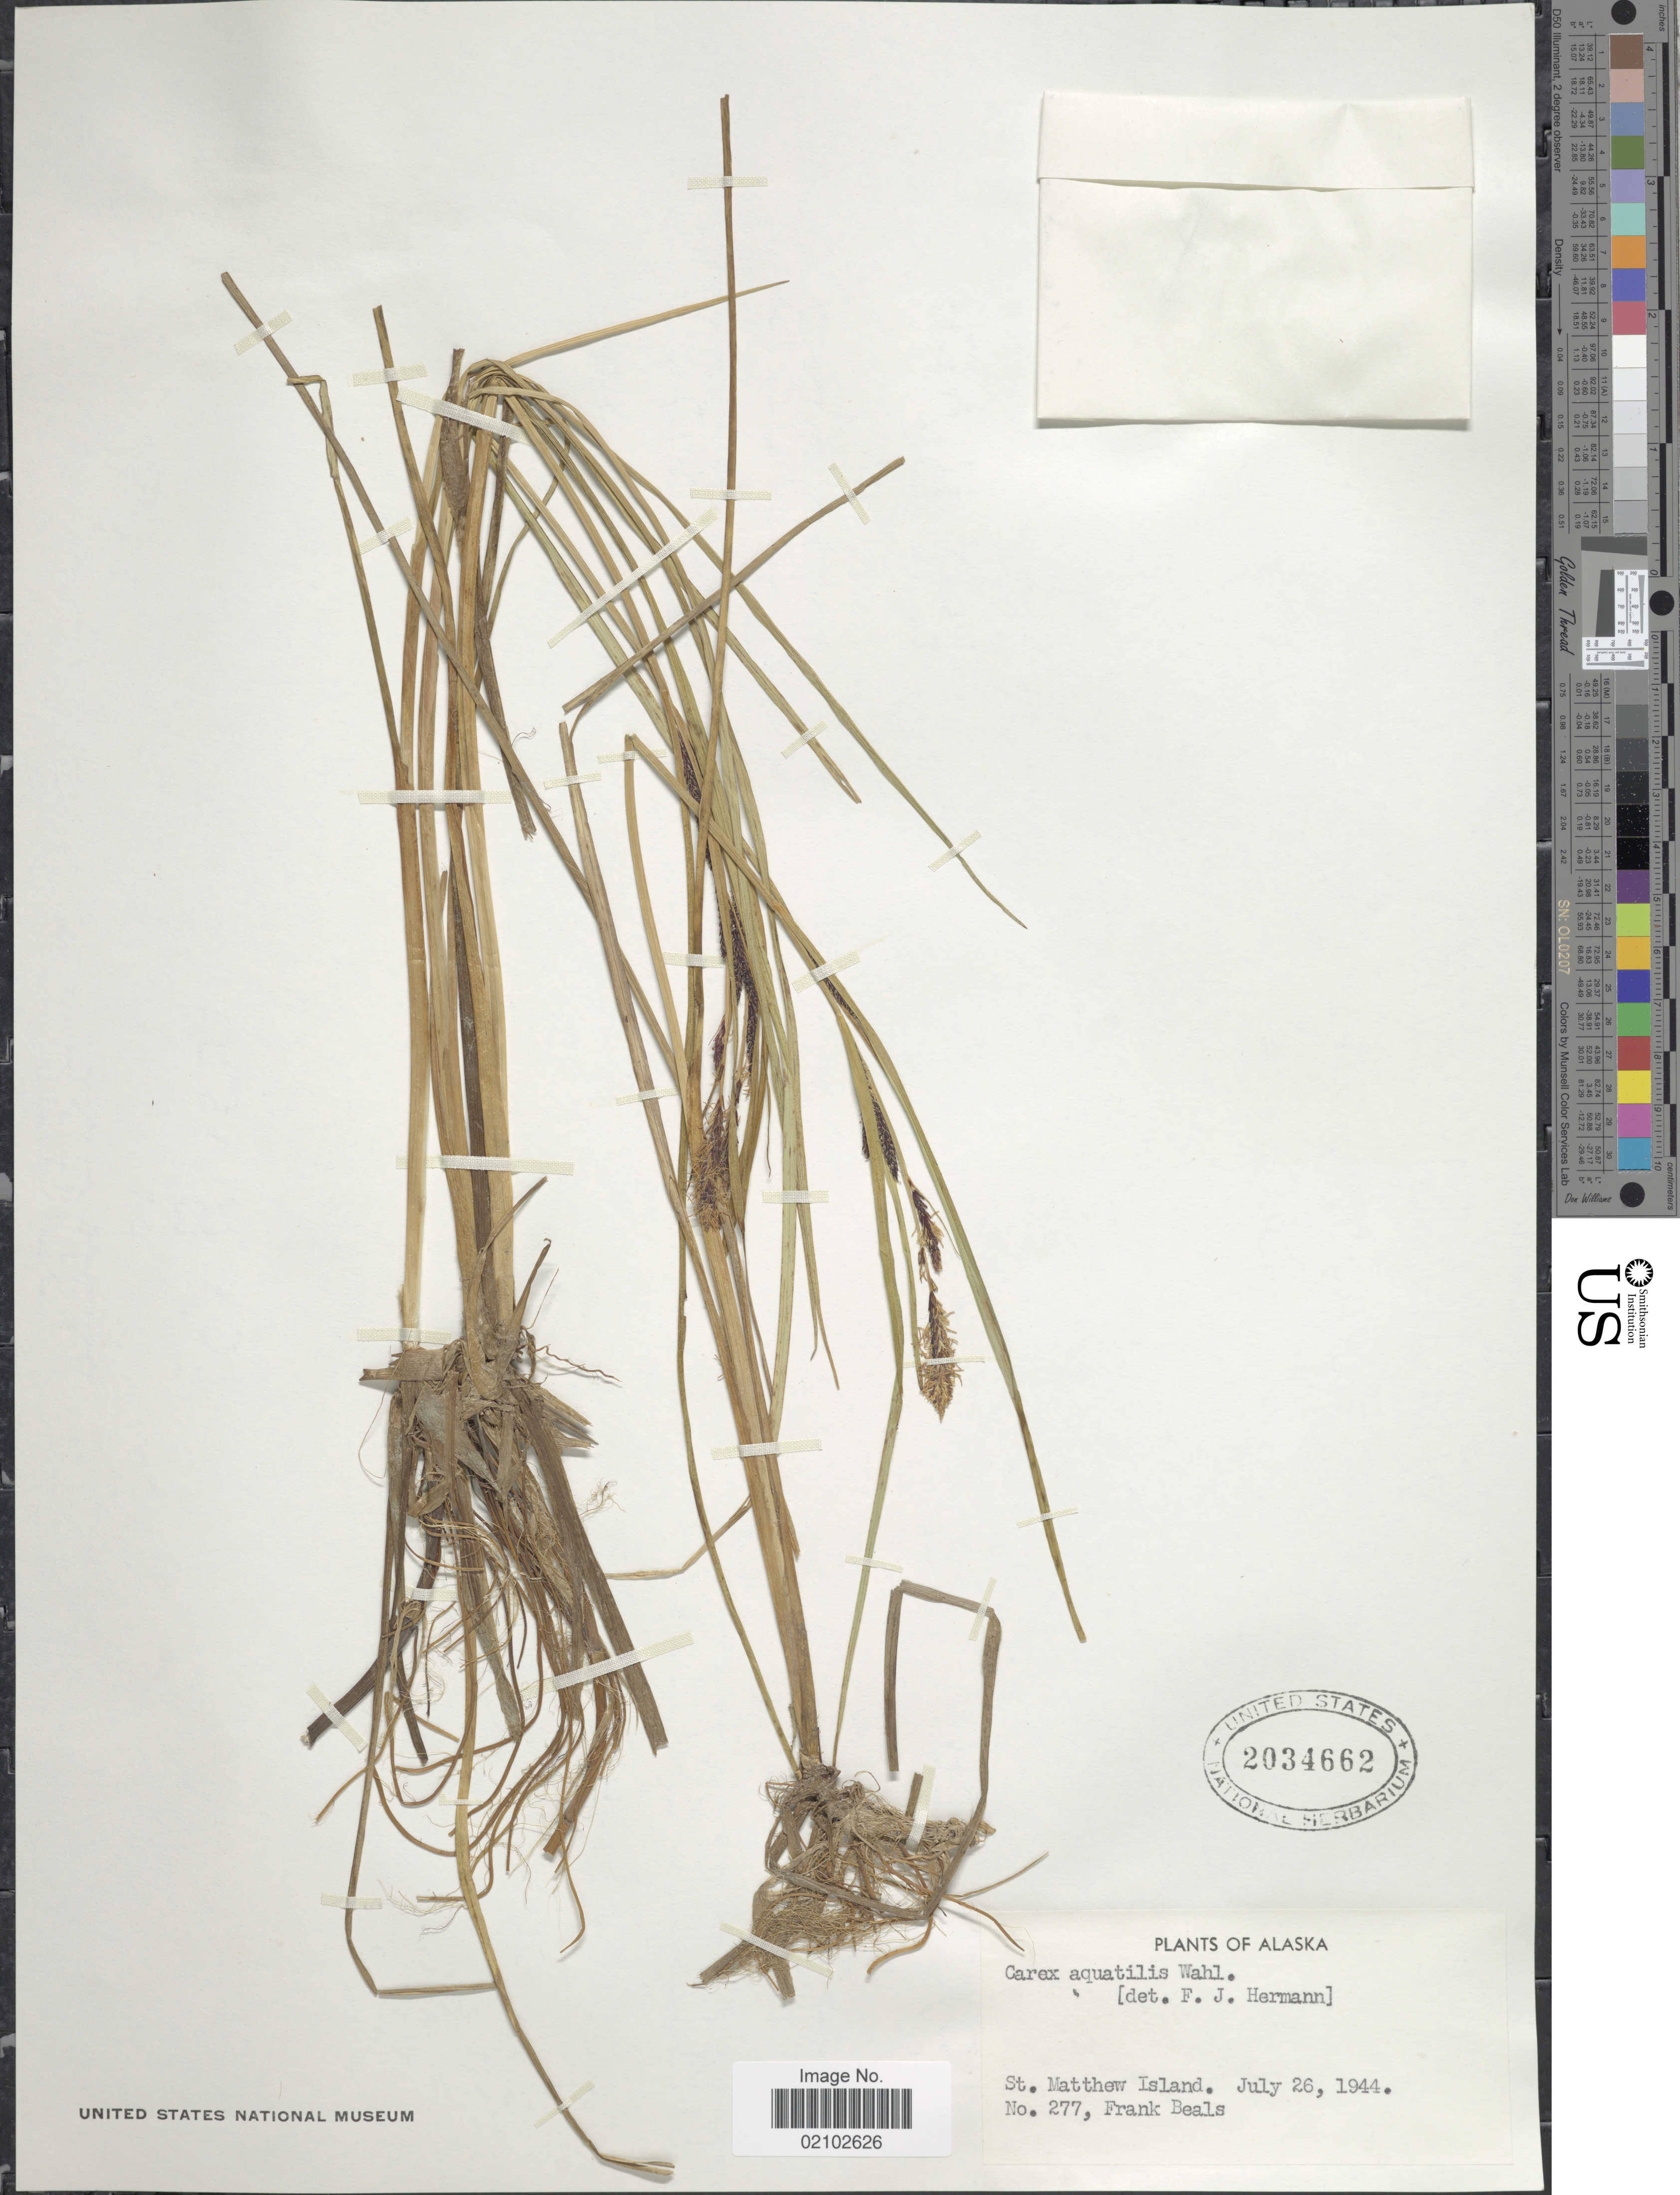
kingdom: Plantae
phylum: Tracheophyta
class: Liliopsida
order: Poales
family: Cyperaceae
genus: Carex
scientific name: Carex aquatilis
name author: Wahlenb.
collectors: F. Beals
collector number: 277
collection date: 1944-07-26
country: United States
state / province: Alaska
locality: St. Matthew Island.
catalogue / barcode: US 2034662